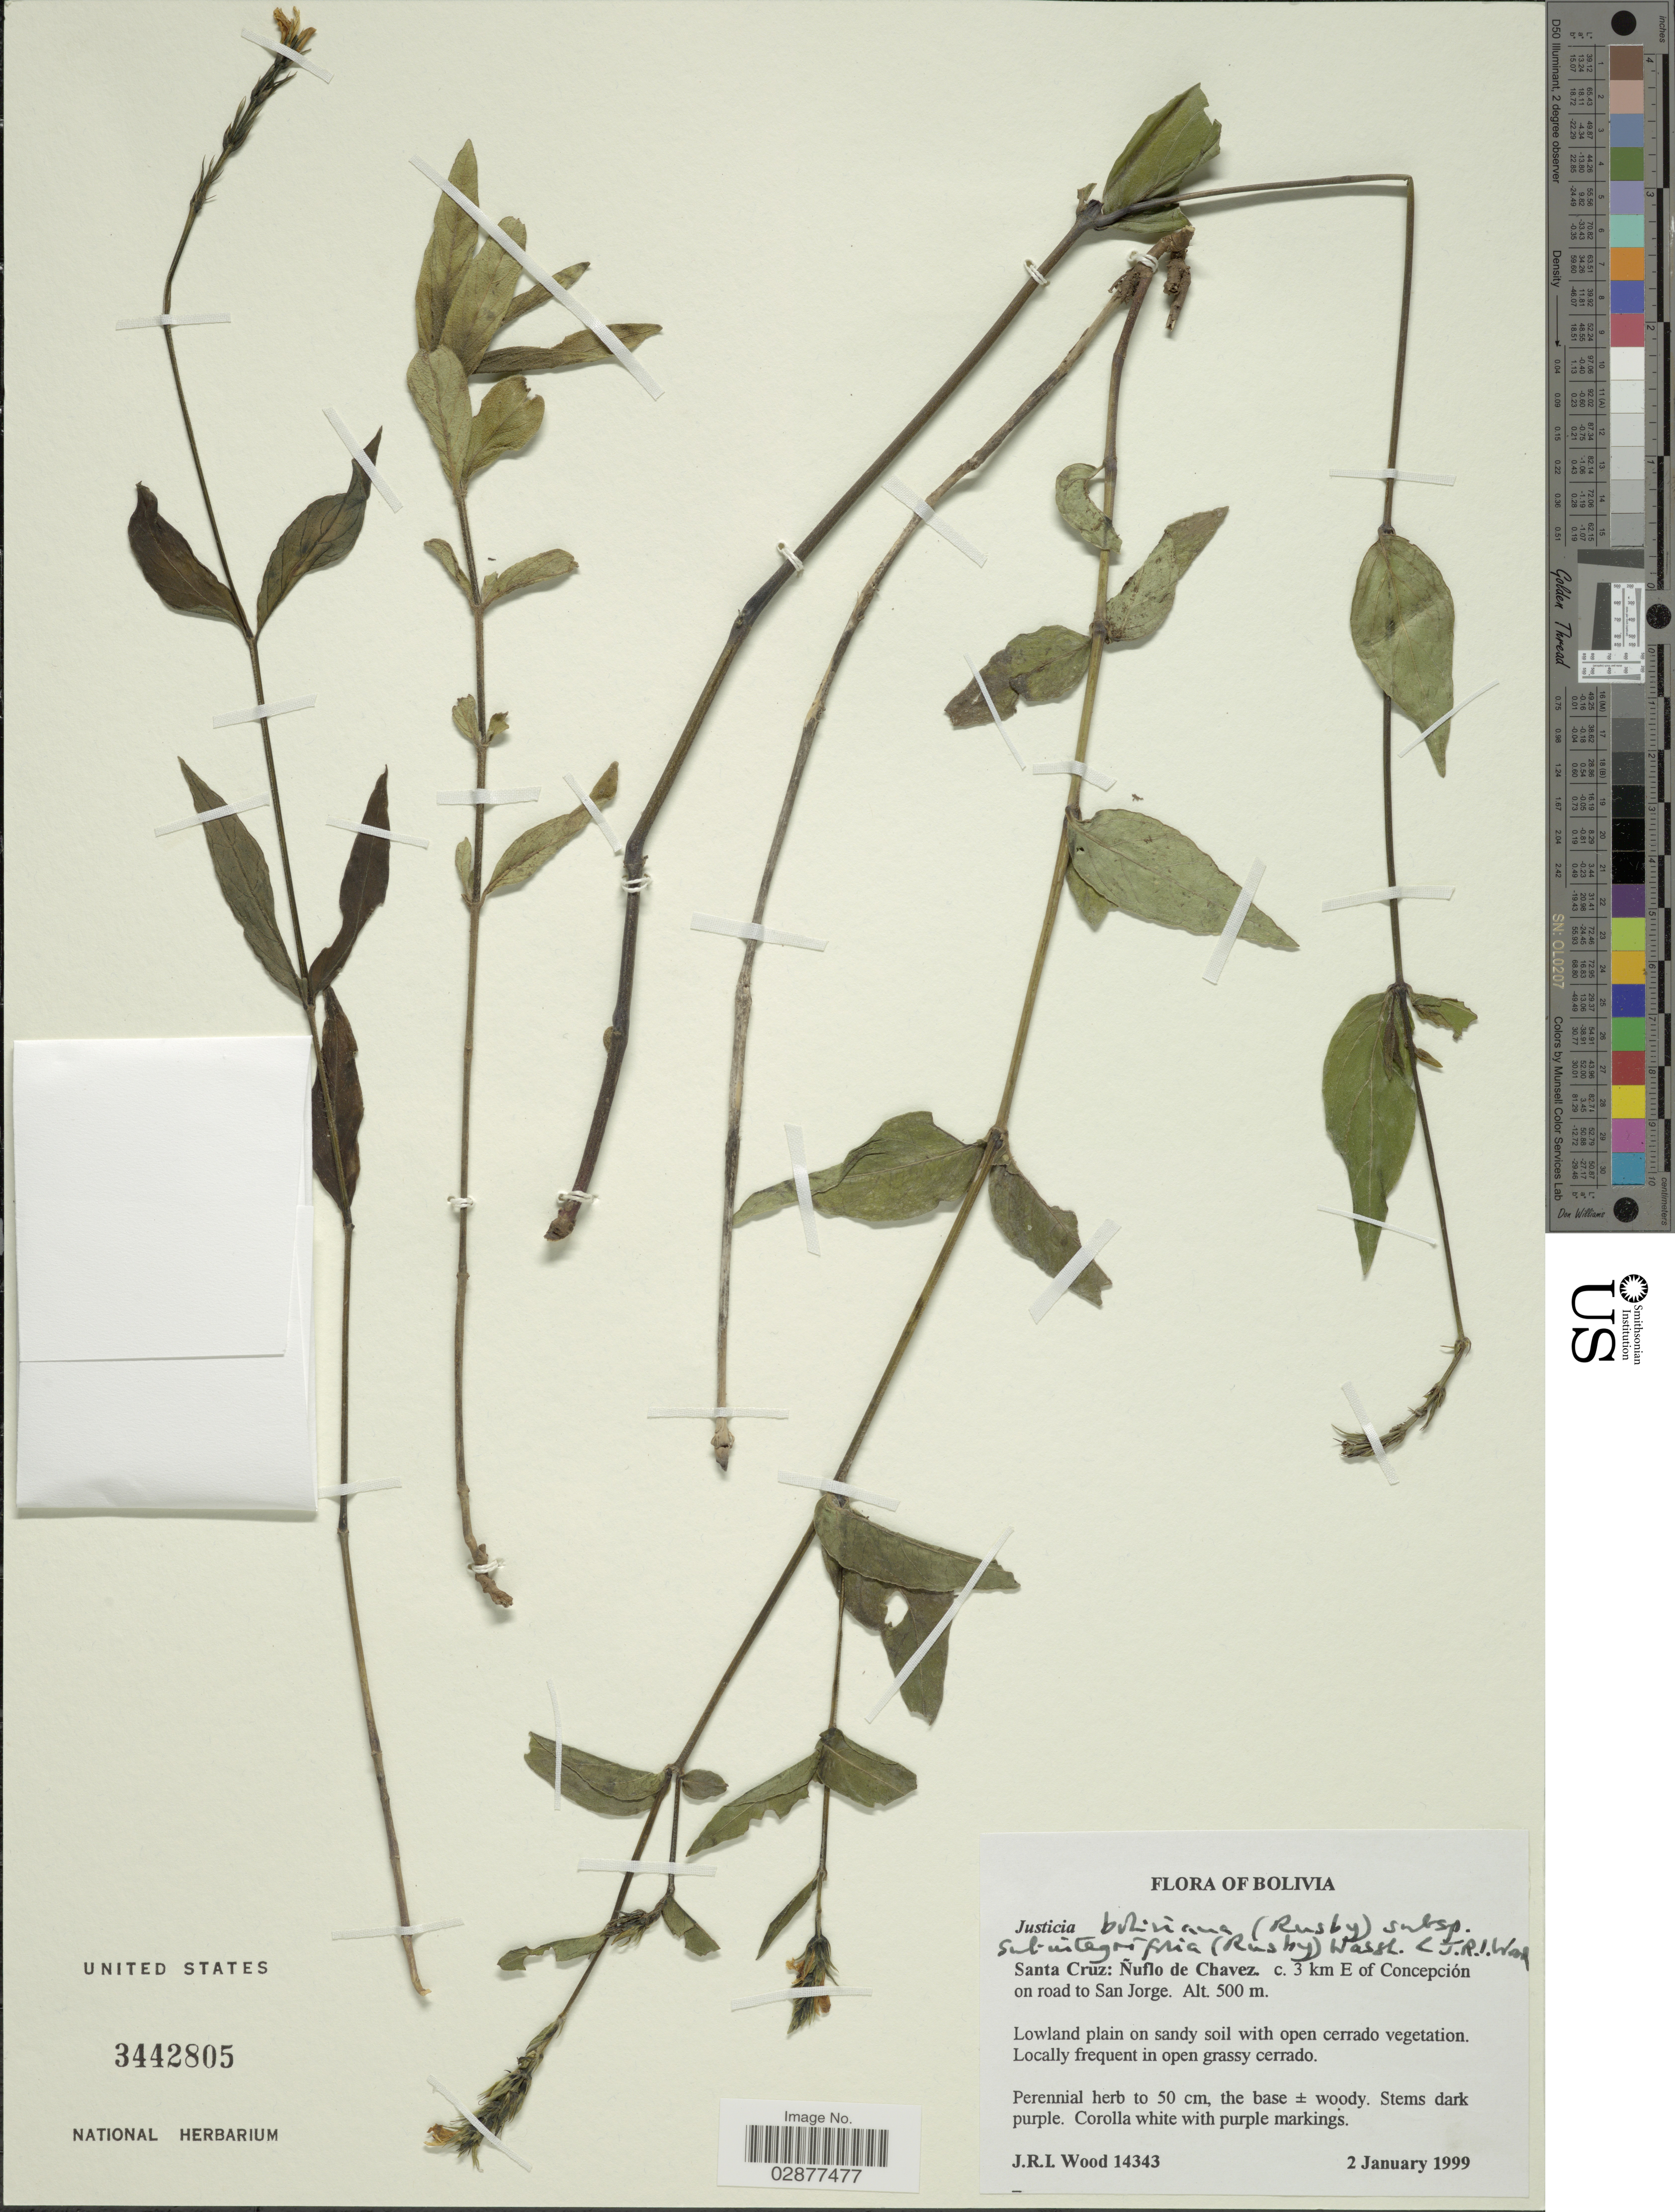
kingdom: Plantae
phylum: Tracheophyta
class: Magnoliopsida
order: Lamiales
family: Acanthaceae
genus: Justicia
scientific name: Justicia boliviana subsp. subintegrifolia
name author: (Rusby) Wassh. & J.R.I. Wood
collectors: J. R. I. Wood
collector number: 14343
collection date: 1999-01-02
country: Bolivia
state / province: Santa Cruz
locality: Ñuflo de Chavez. c. 3 km E of Concepción on road to San Jorge.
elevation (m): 500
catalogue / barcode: US 3442805